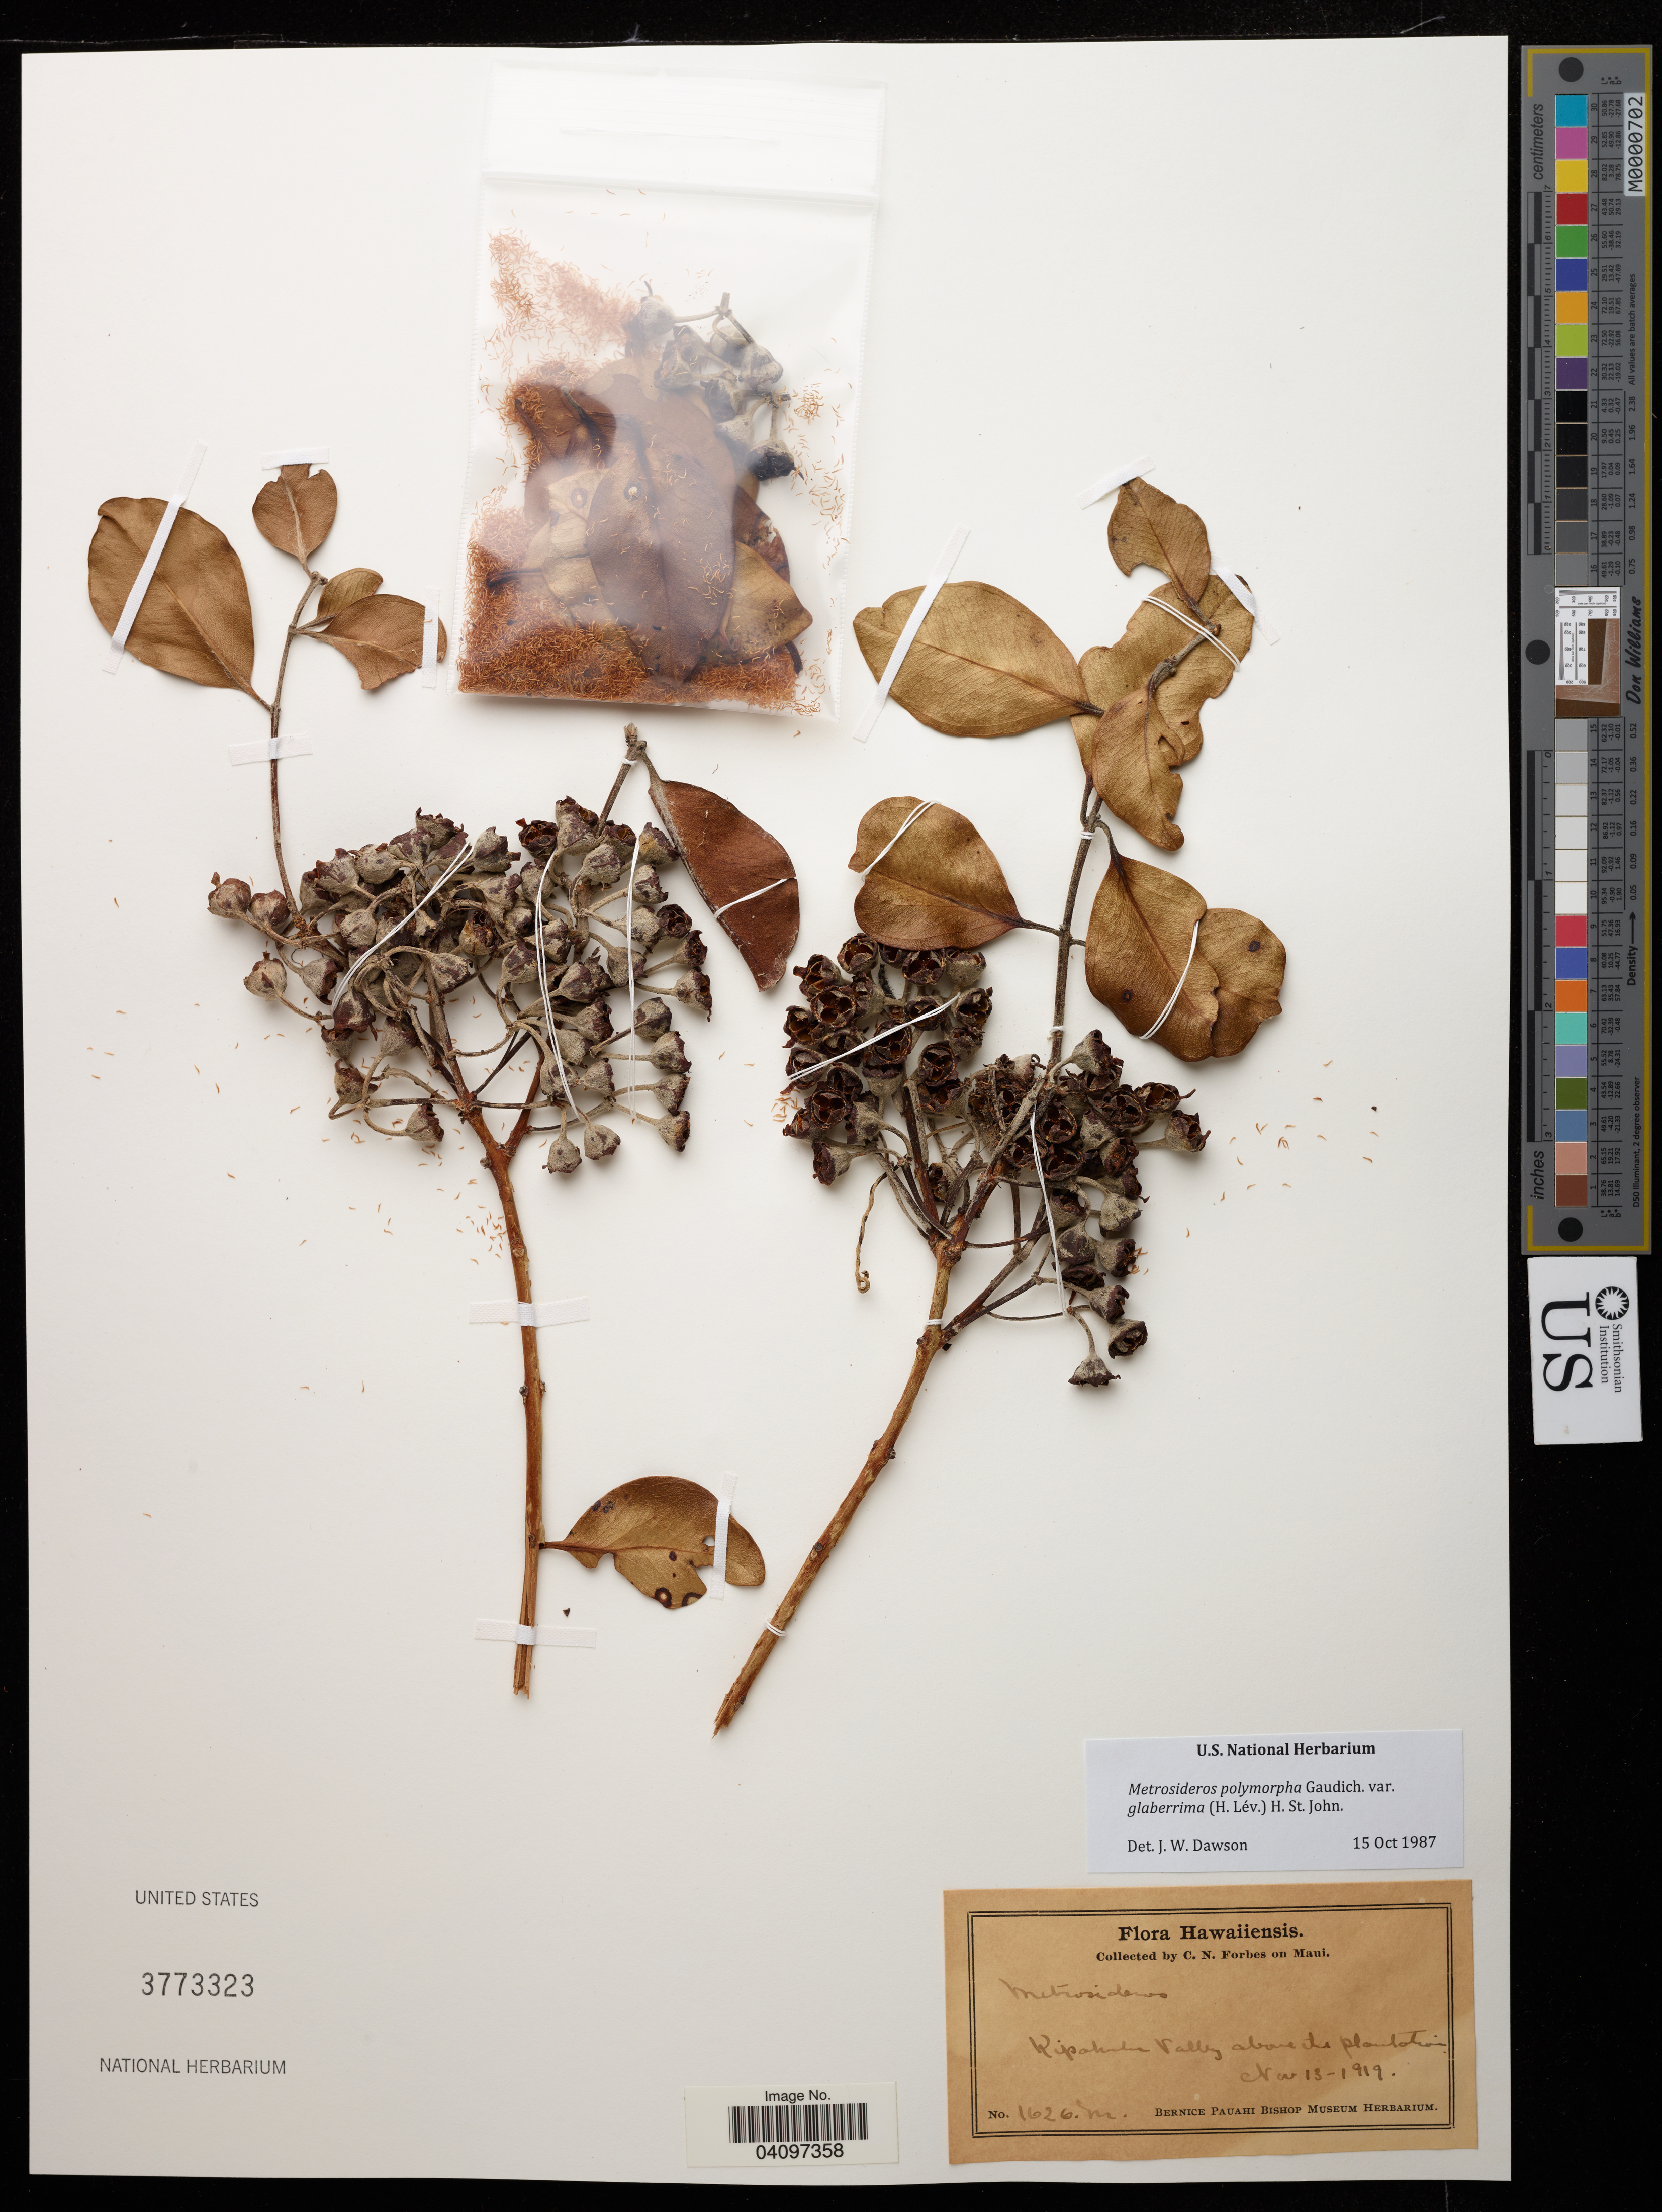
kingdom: Plantae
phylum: Tracheophyta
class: Magnoliopsida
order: Myrtales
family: Myrtaceae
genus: Metrosideros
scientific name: Metrosideros polymorpha var. glaberrima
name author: (H. Lév.) H. St. John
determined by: Dawson, J. W.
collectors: C. N. Forbes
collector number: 1626.M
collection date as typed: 13 Nov 1919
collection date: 1919-11-13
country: United States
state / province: Hawaii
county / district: Maui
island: Maui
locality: Kipahulu Valley, above the plantation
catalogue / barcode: US 3773323